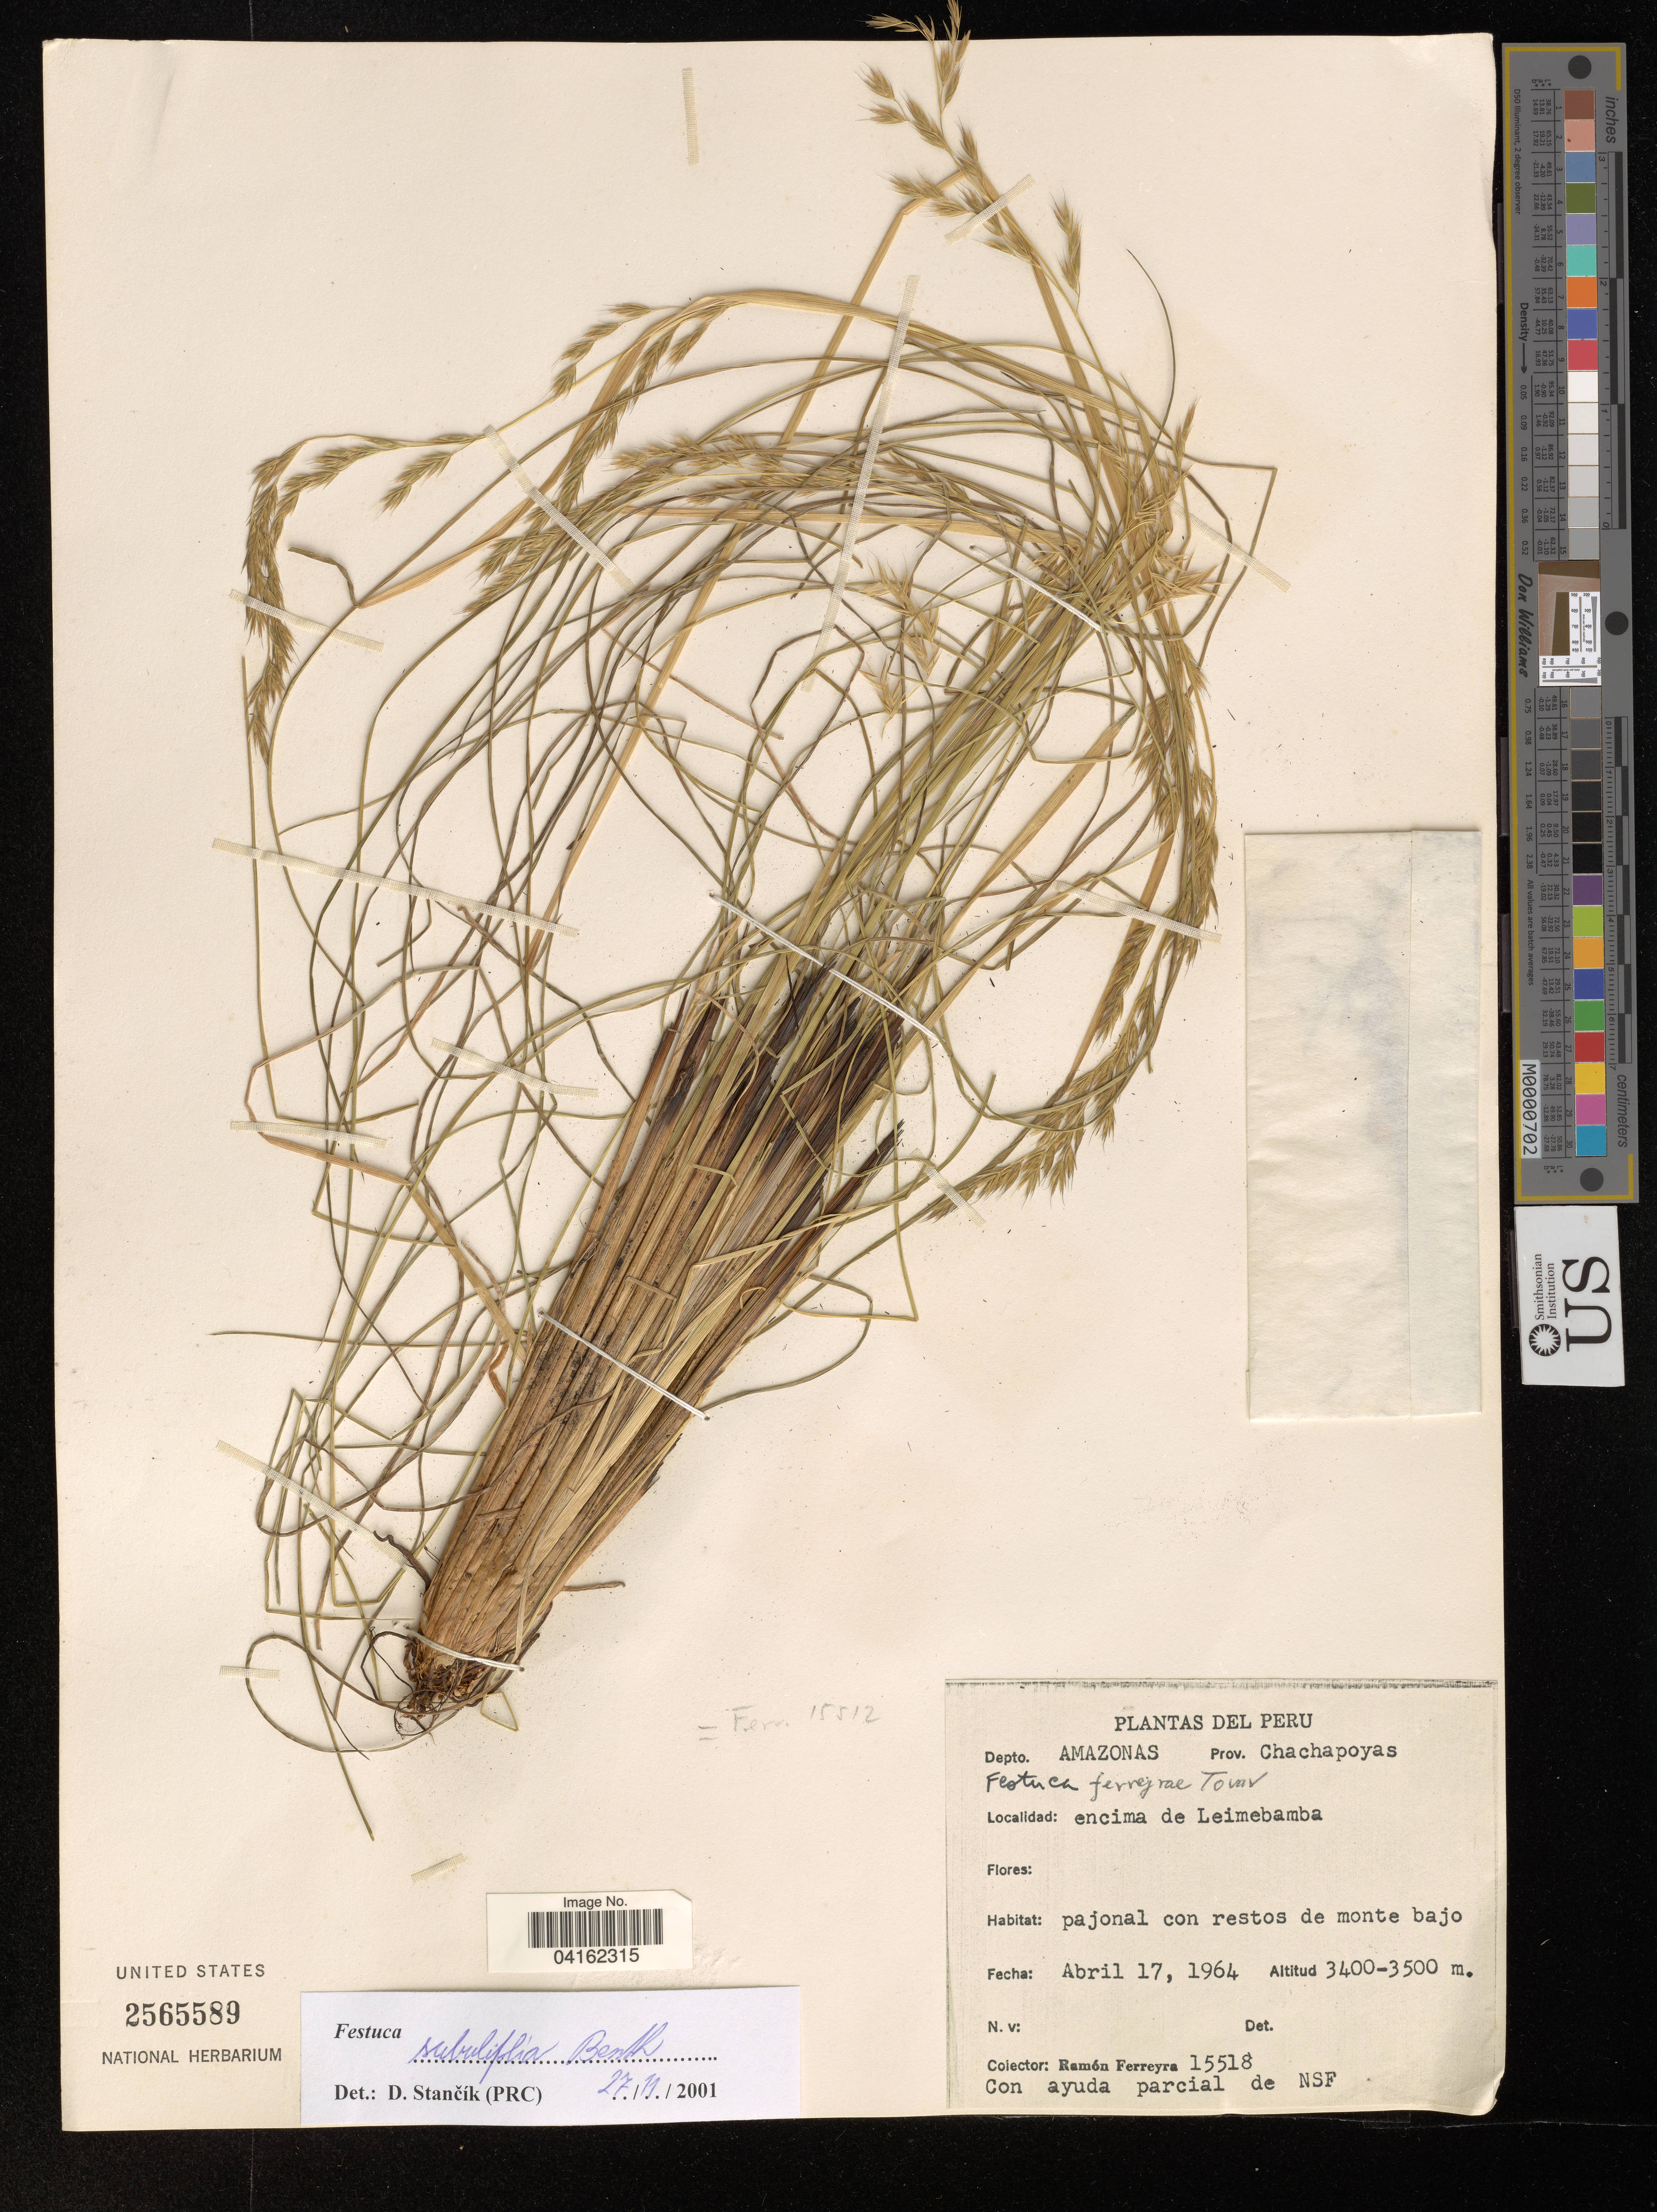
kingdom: Plantae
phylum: Tracheophyta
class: Liliopsida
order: Poales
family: Poaceae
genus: Festuca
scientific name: Festuca subulifolia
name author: Benth.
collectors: R. A. Ferreyra & Ayuda parcial de NSF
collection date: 1964-04-17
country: Peru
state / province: Amazonas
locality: Depto. Amazonas, Prov. Chachapoyas. Encima de Leimebamba.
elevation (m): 3400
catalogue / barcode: US 2565589